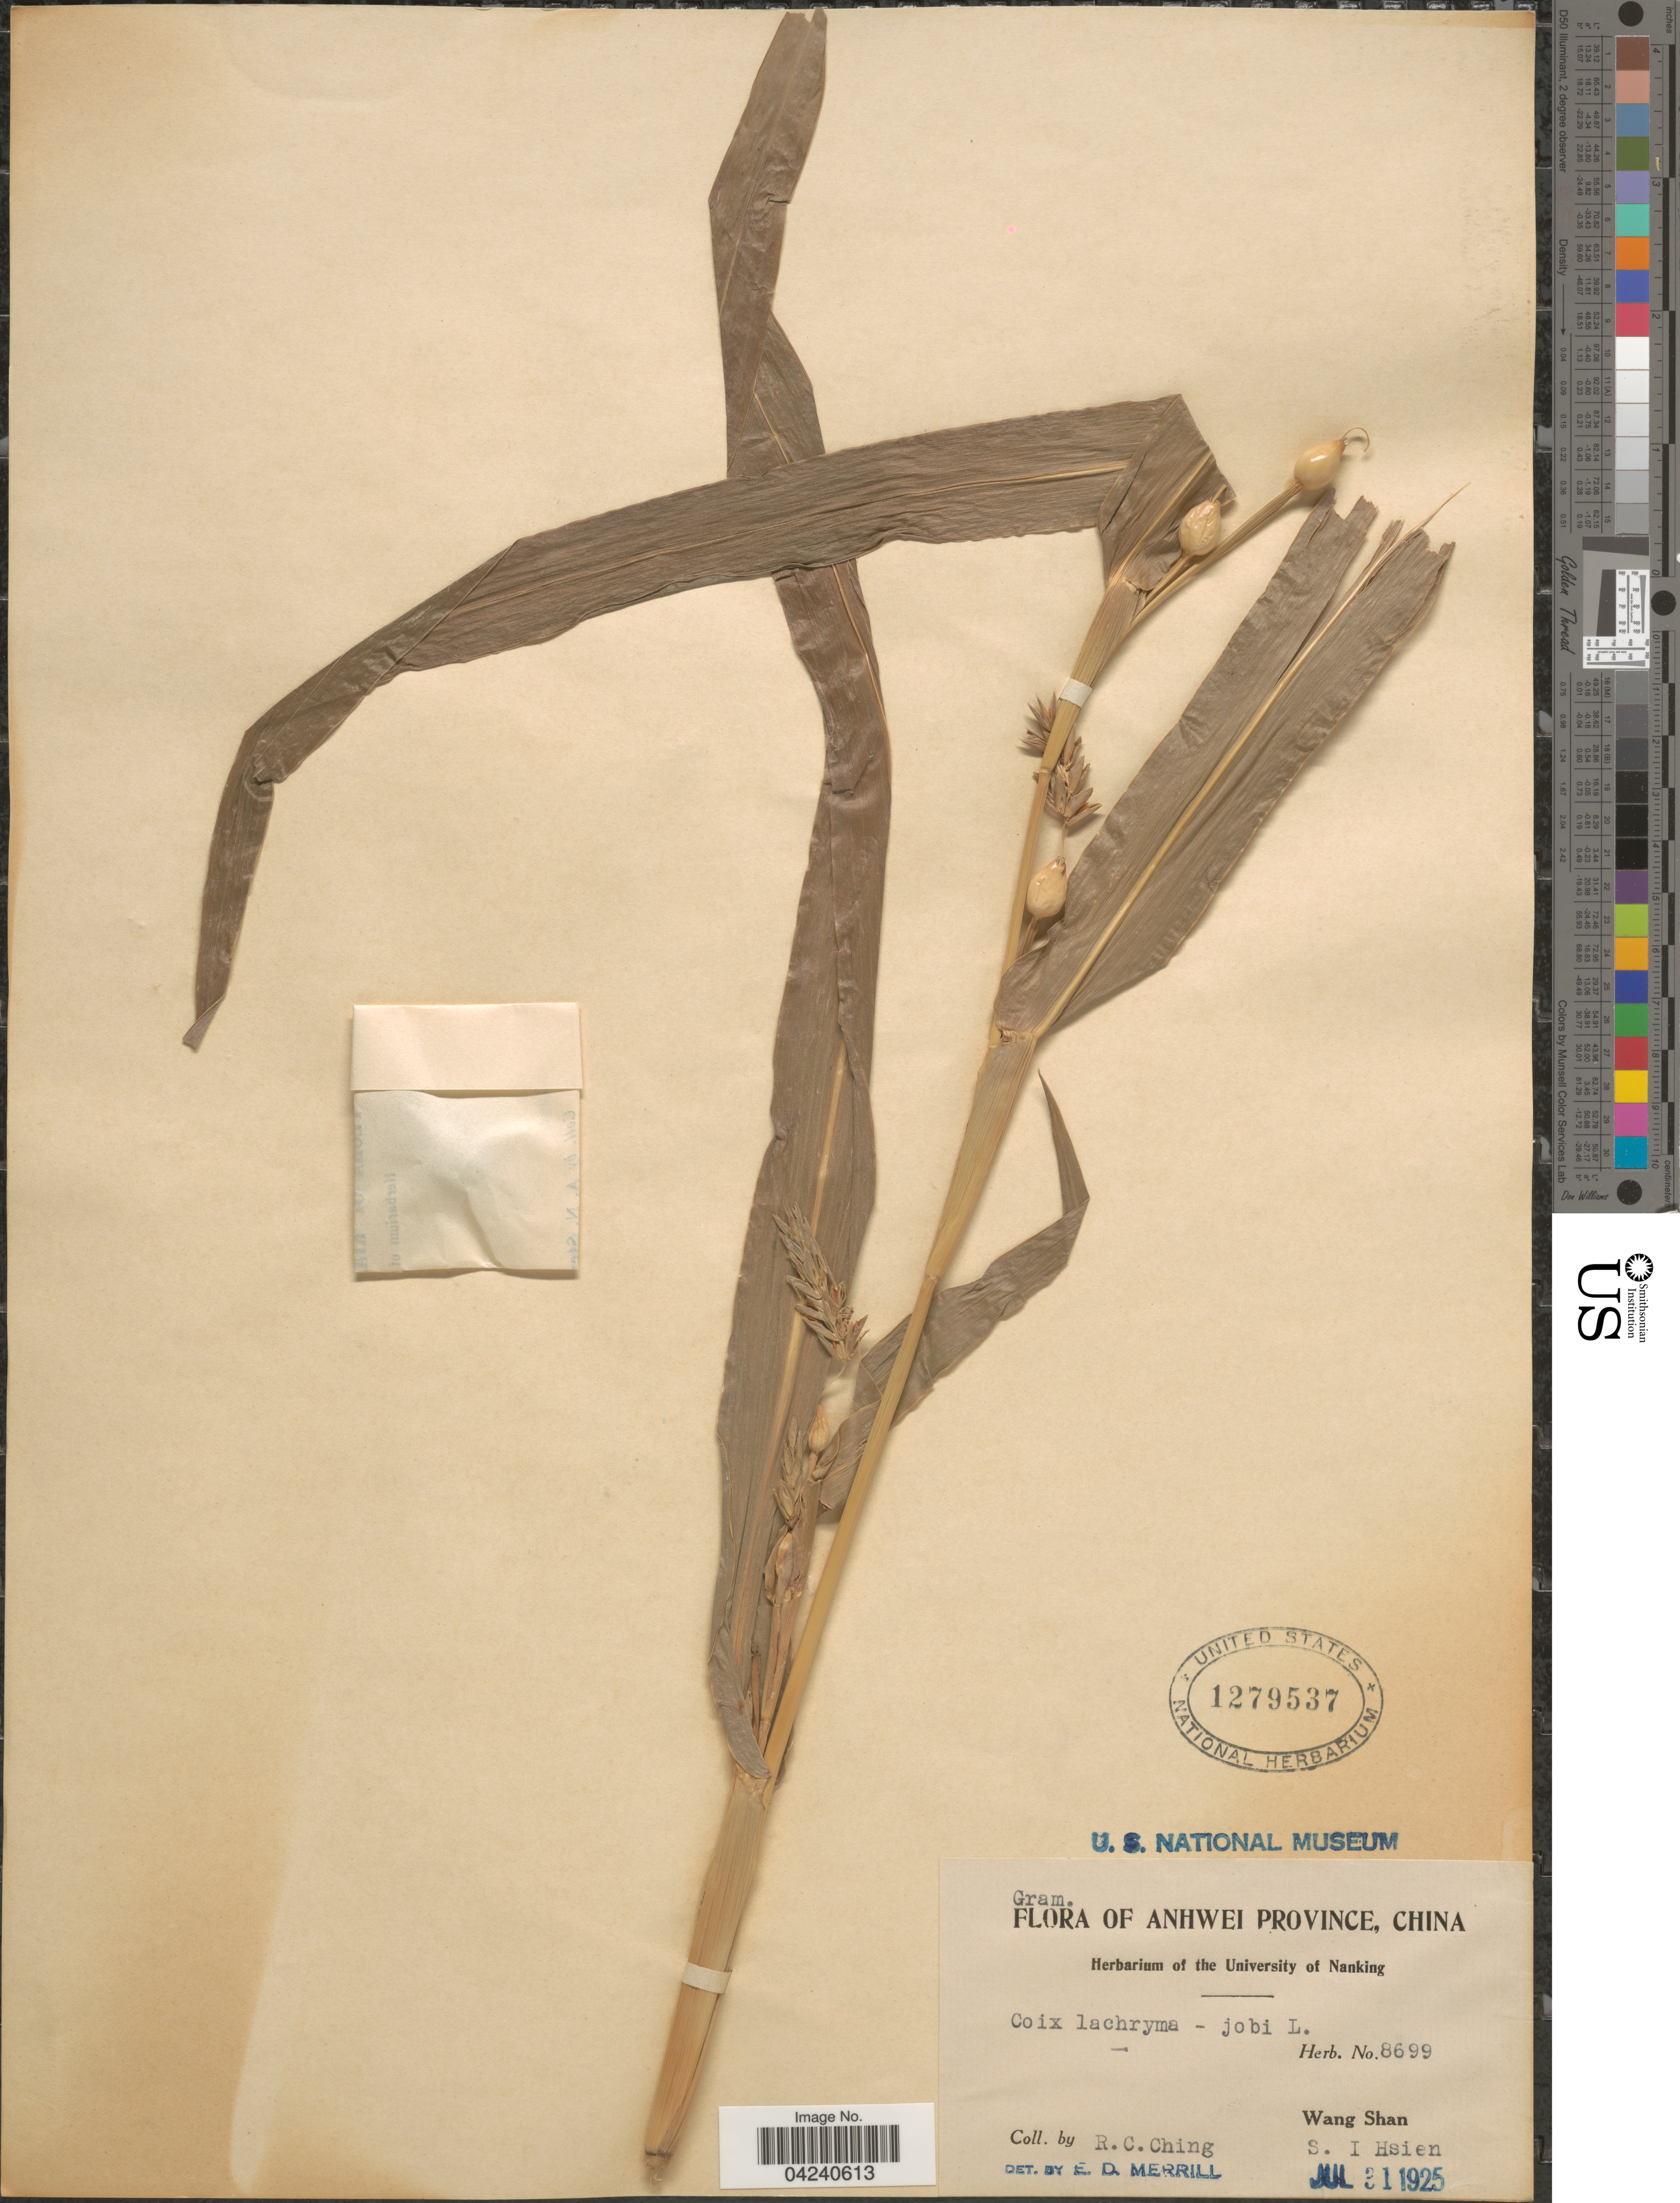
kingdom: Plantae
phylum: Tracheophyta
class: Liliopsida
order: Poales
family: Poaceae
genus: Coix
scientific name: Coix lacryma-jobi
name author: L.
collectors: R. C. Ching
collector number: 8699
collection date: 1925-07-31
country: China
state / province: Anhui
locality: Anhwei Province. Wang Shan. S. I Hsien.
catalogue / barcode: US 1279537